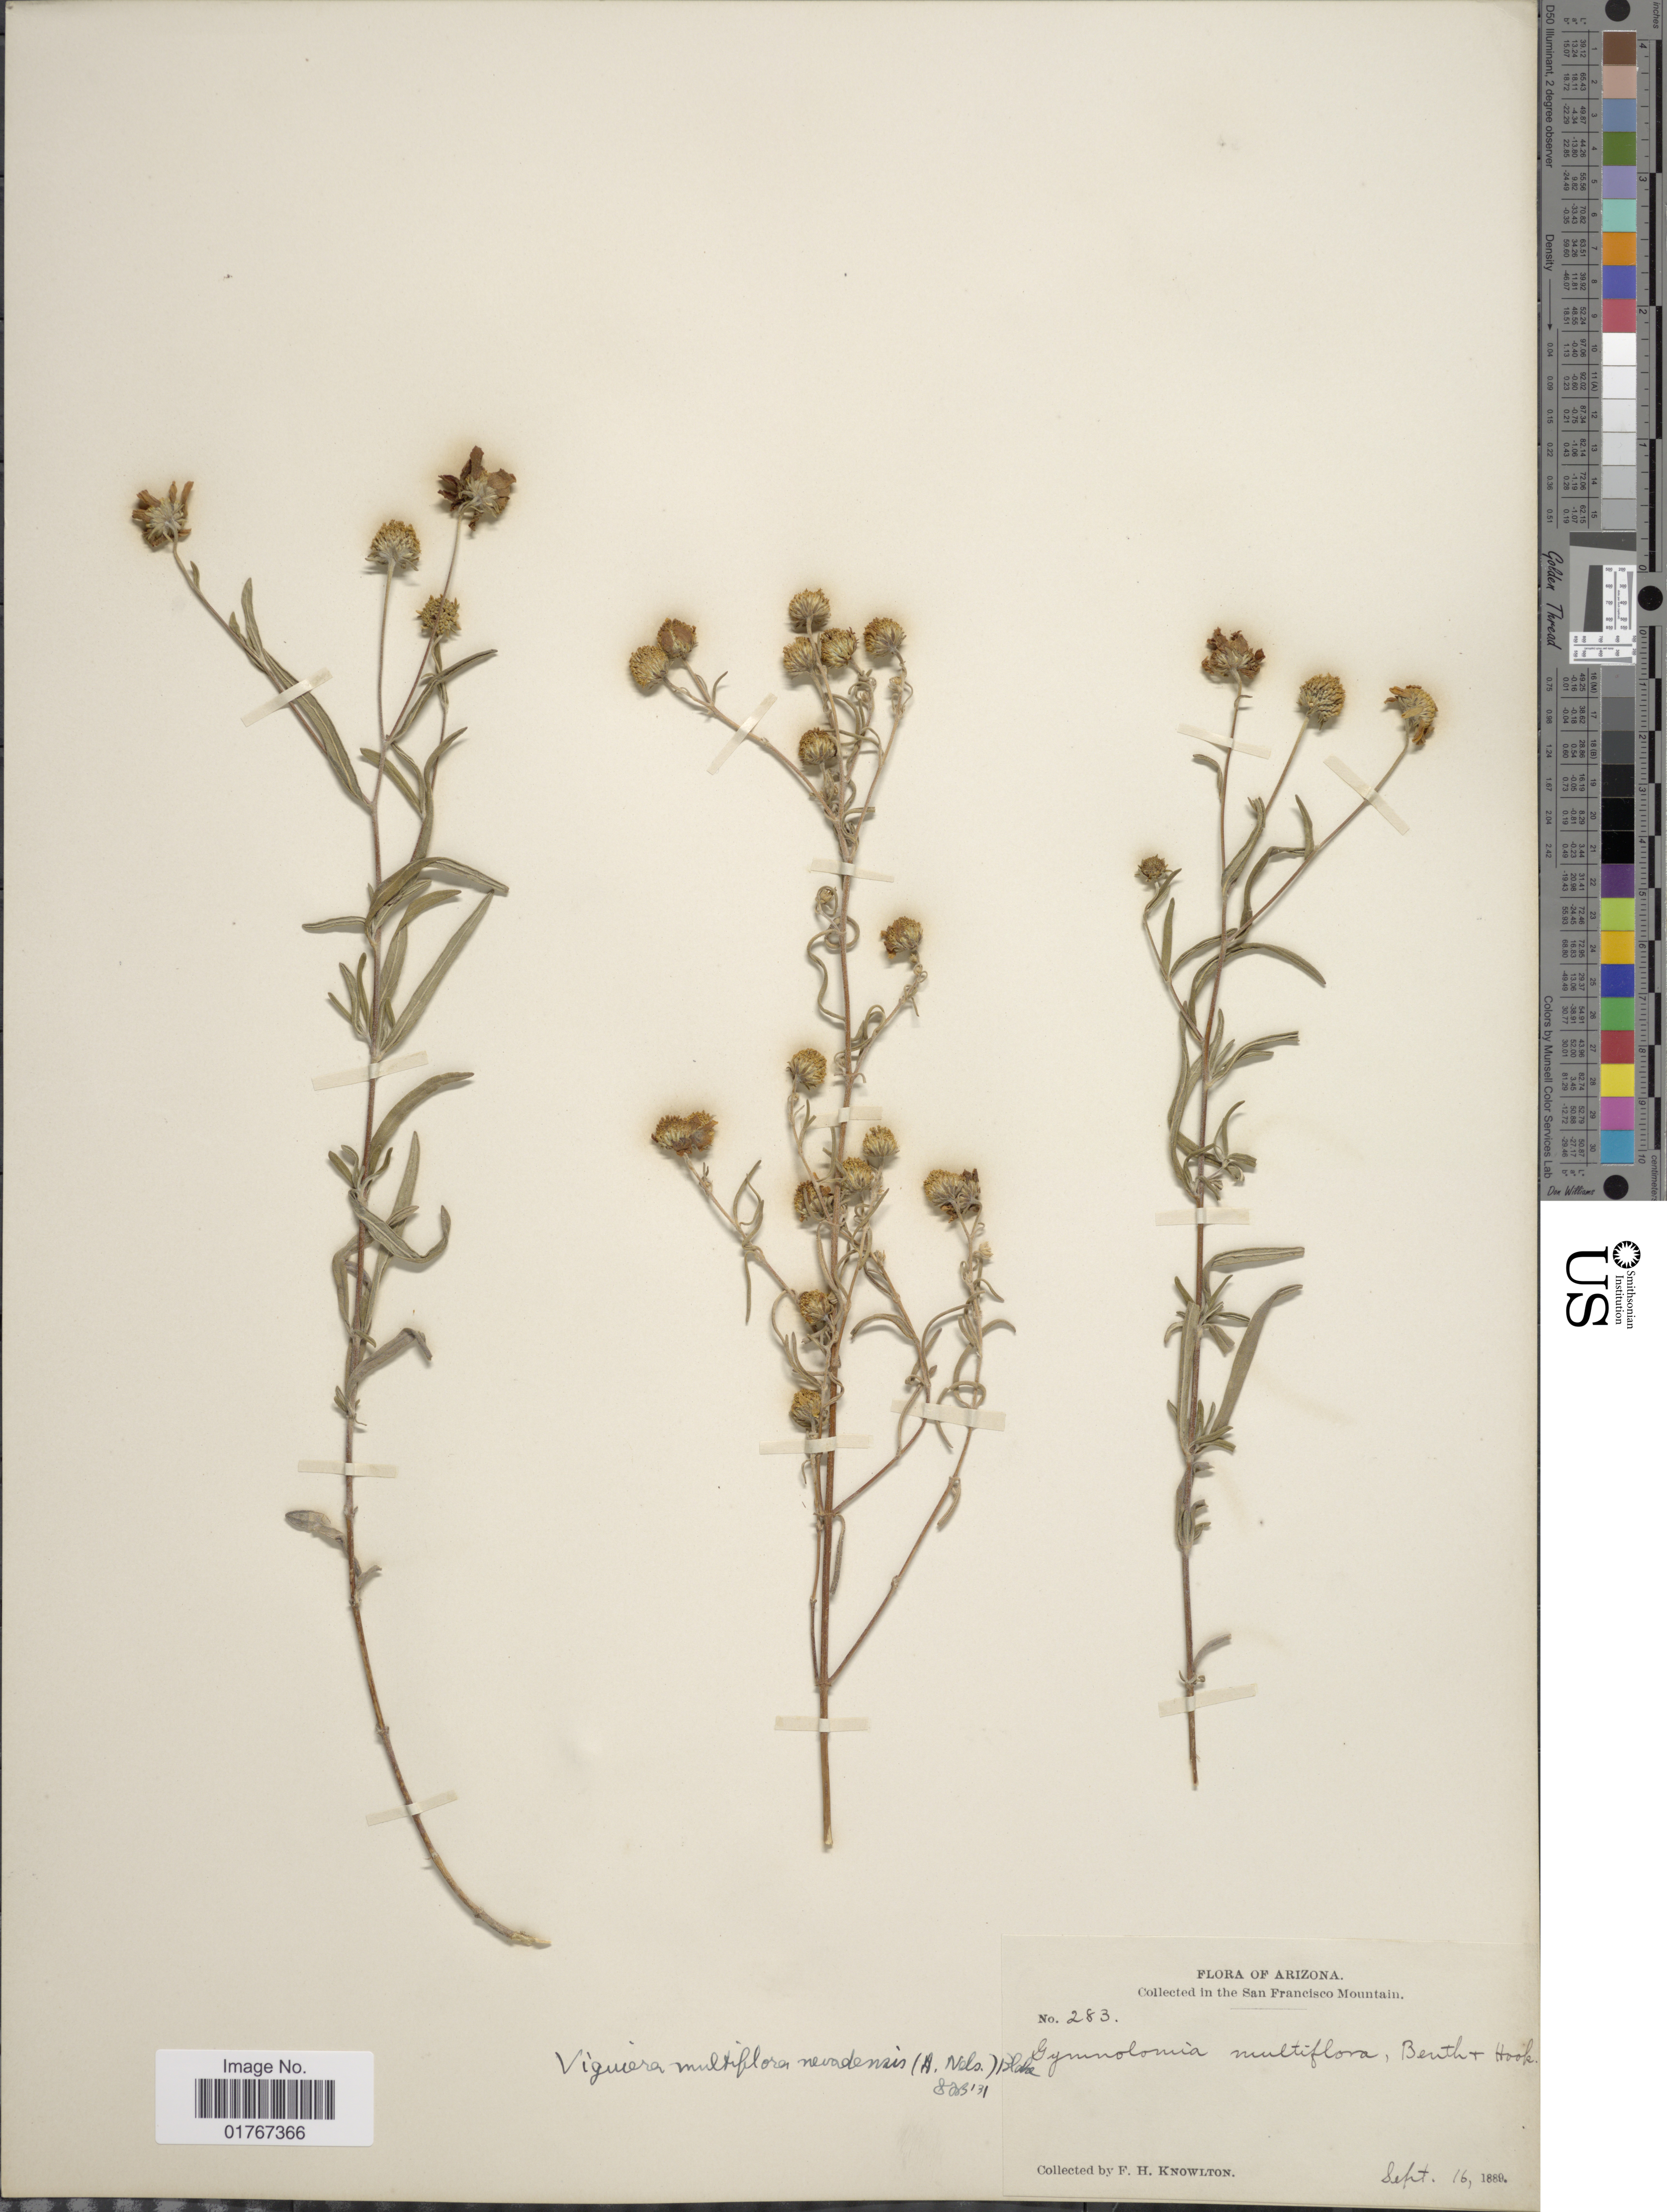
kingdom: Plantae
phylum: Tracheophyta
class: Magnoliopsida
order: Asterales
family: Asteraceae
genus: Heliomeris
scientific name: Heliomeris multiflora var. nevadensis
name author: (A. Nelson) Blake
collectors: F. H. Knowlton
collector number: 283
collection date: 1899-09-16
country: United States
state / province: Arizona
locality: In the San Francisco Mountain